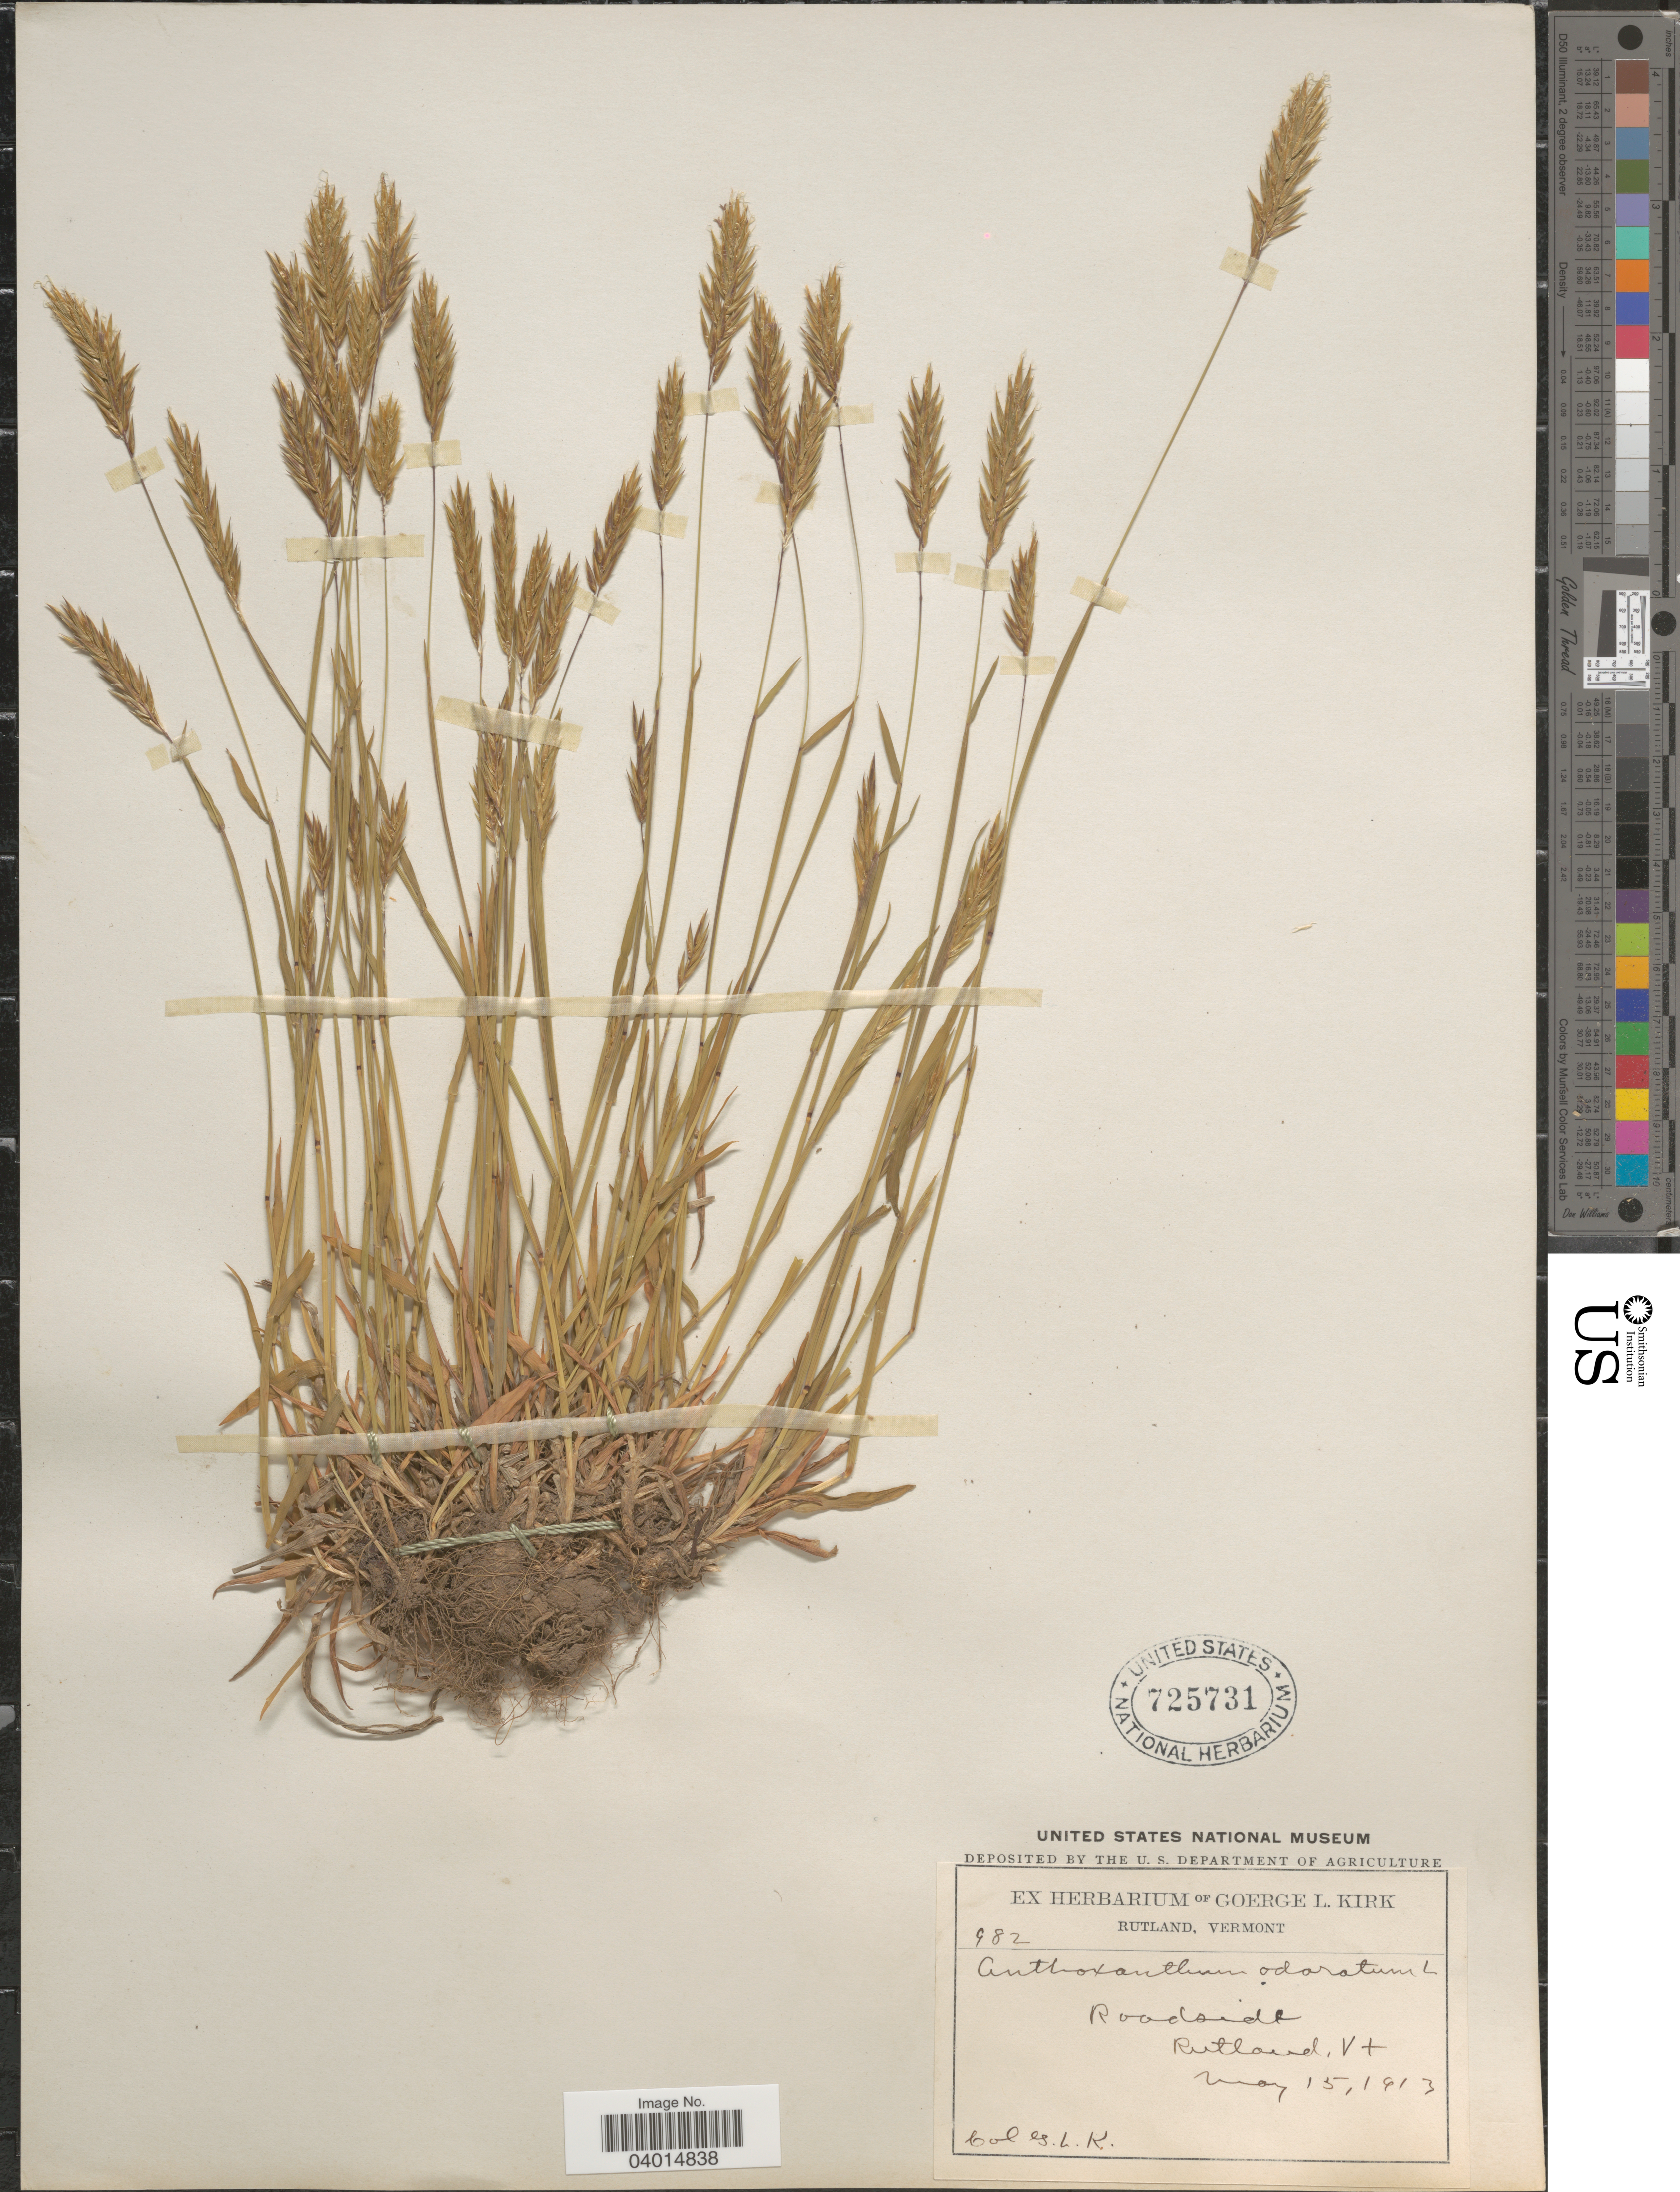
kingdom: Plantae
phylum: Tracheophyta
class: Liliopsida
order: Poales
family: Poaceae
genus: Anthoxanthum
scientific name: Anthoxanthum odoratum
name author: L.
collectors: G. Kirk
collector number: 982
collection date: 1913-05-15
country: United States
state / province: Vermont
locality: Rutland.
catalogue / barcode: US 725731